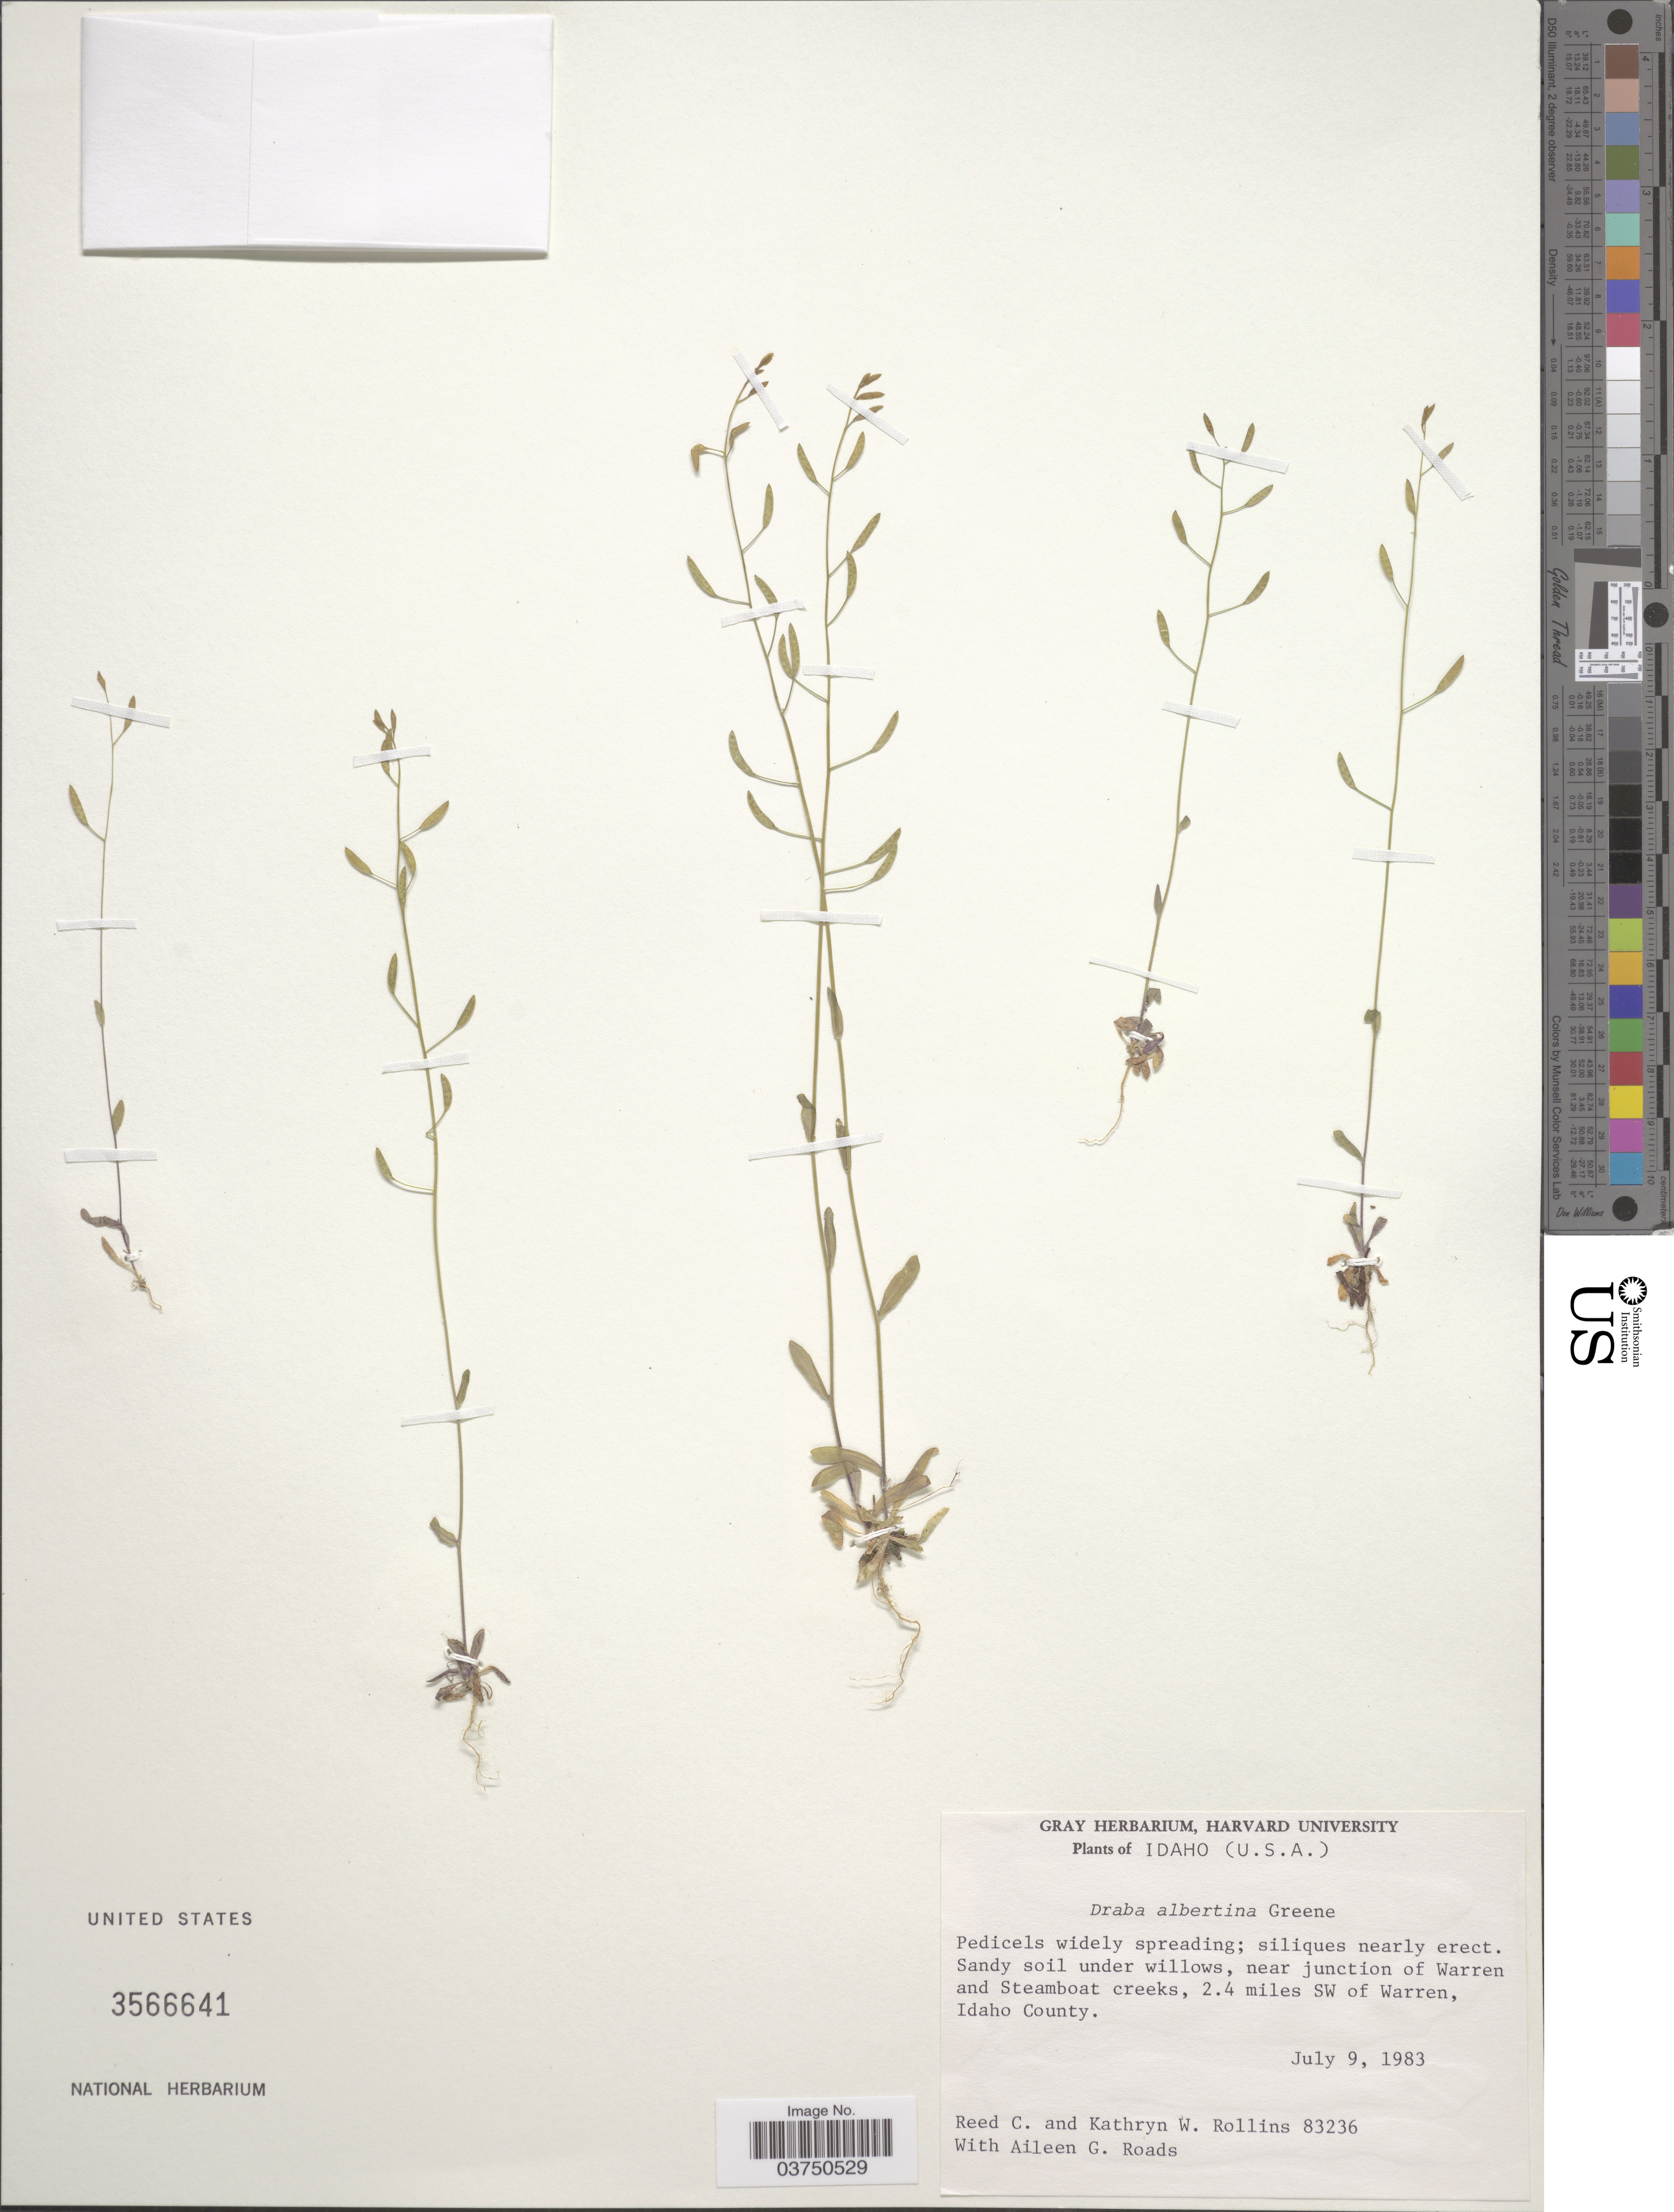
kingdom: Plantae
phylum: Tracheophyta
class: Magnoliopsida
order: Brassicales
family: Brassicaceae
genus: Draba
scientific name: Draba albertina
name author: Greene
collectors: R. C. Rollins, K. W. Rollins & A. Roads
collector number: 83236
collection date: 1983-07-09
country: United States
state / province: Idaho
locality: Sandy soil under willows, near junction of Warren and Steamboat creeks, 2.4 miles SW of Warren, Idaho County.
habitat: sandy soil under willows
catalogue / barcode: US 3566641